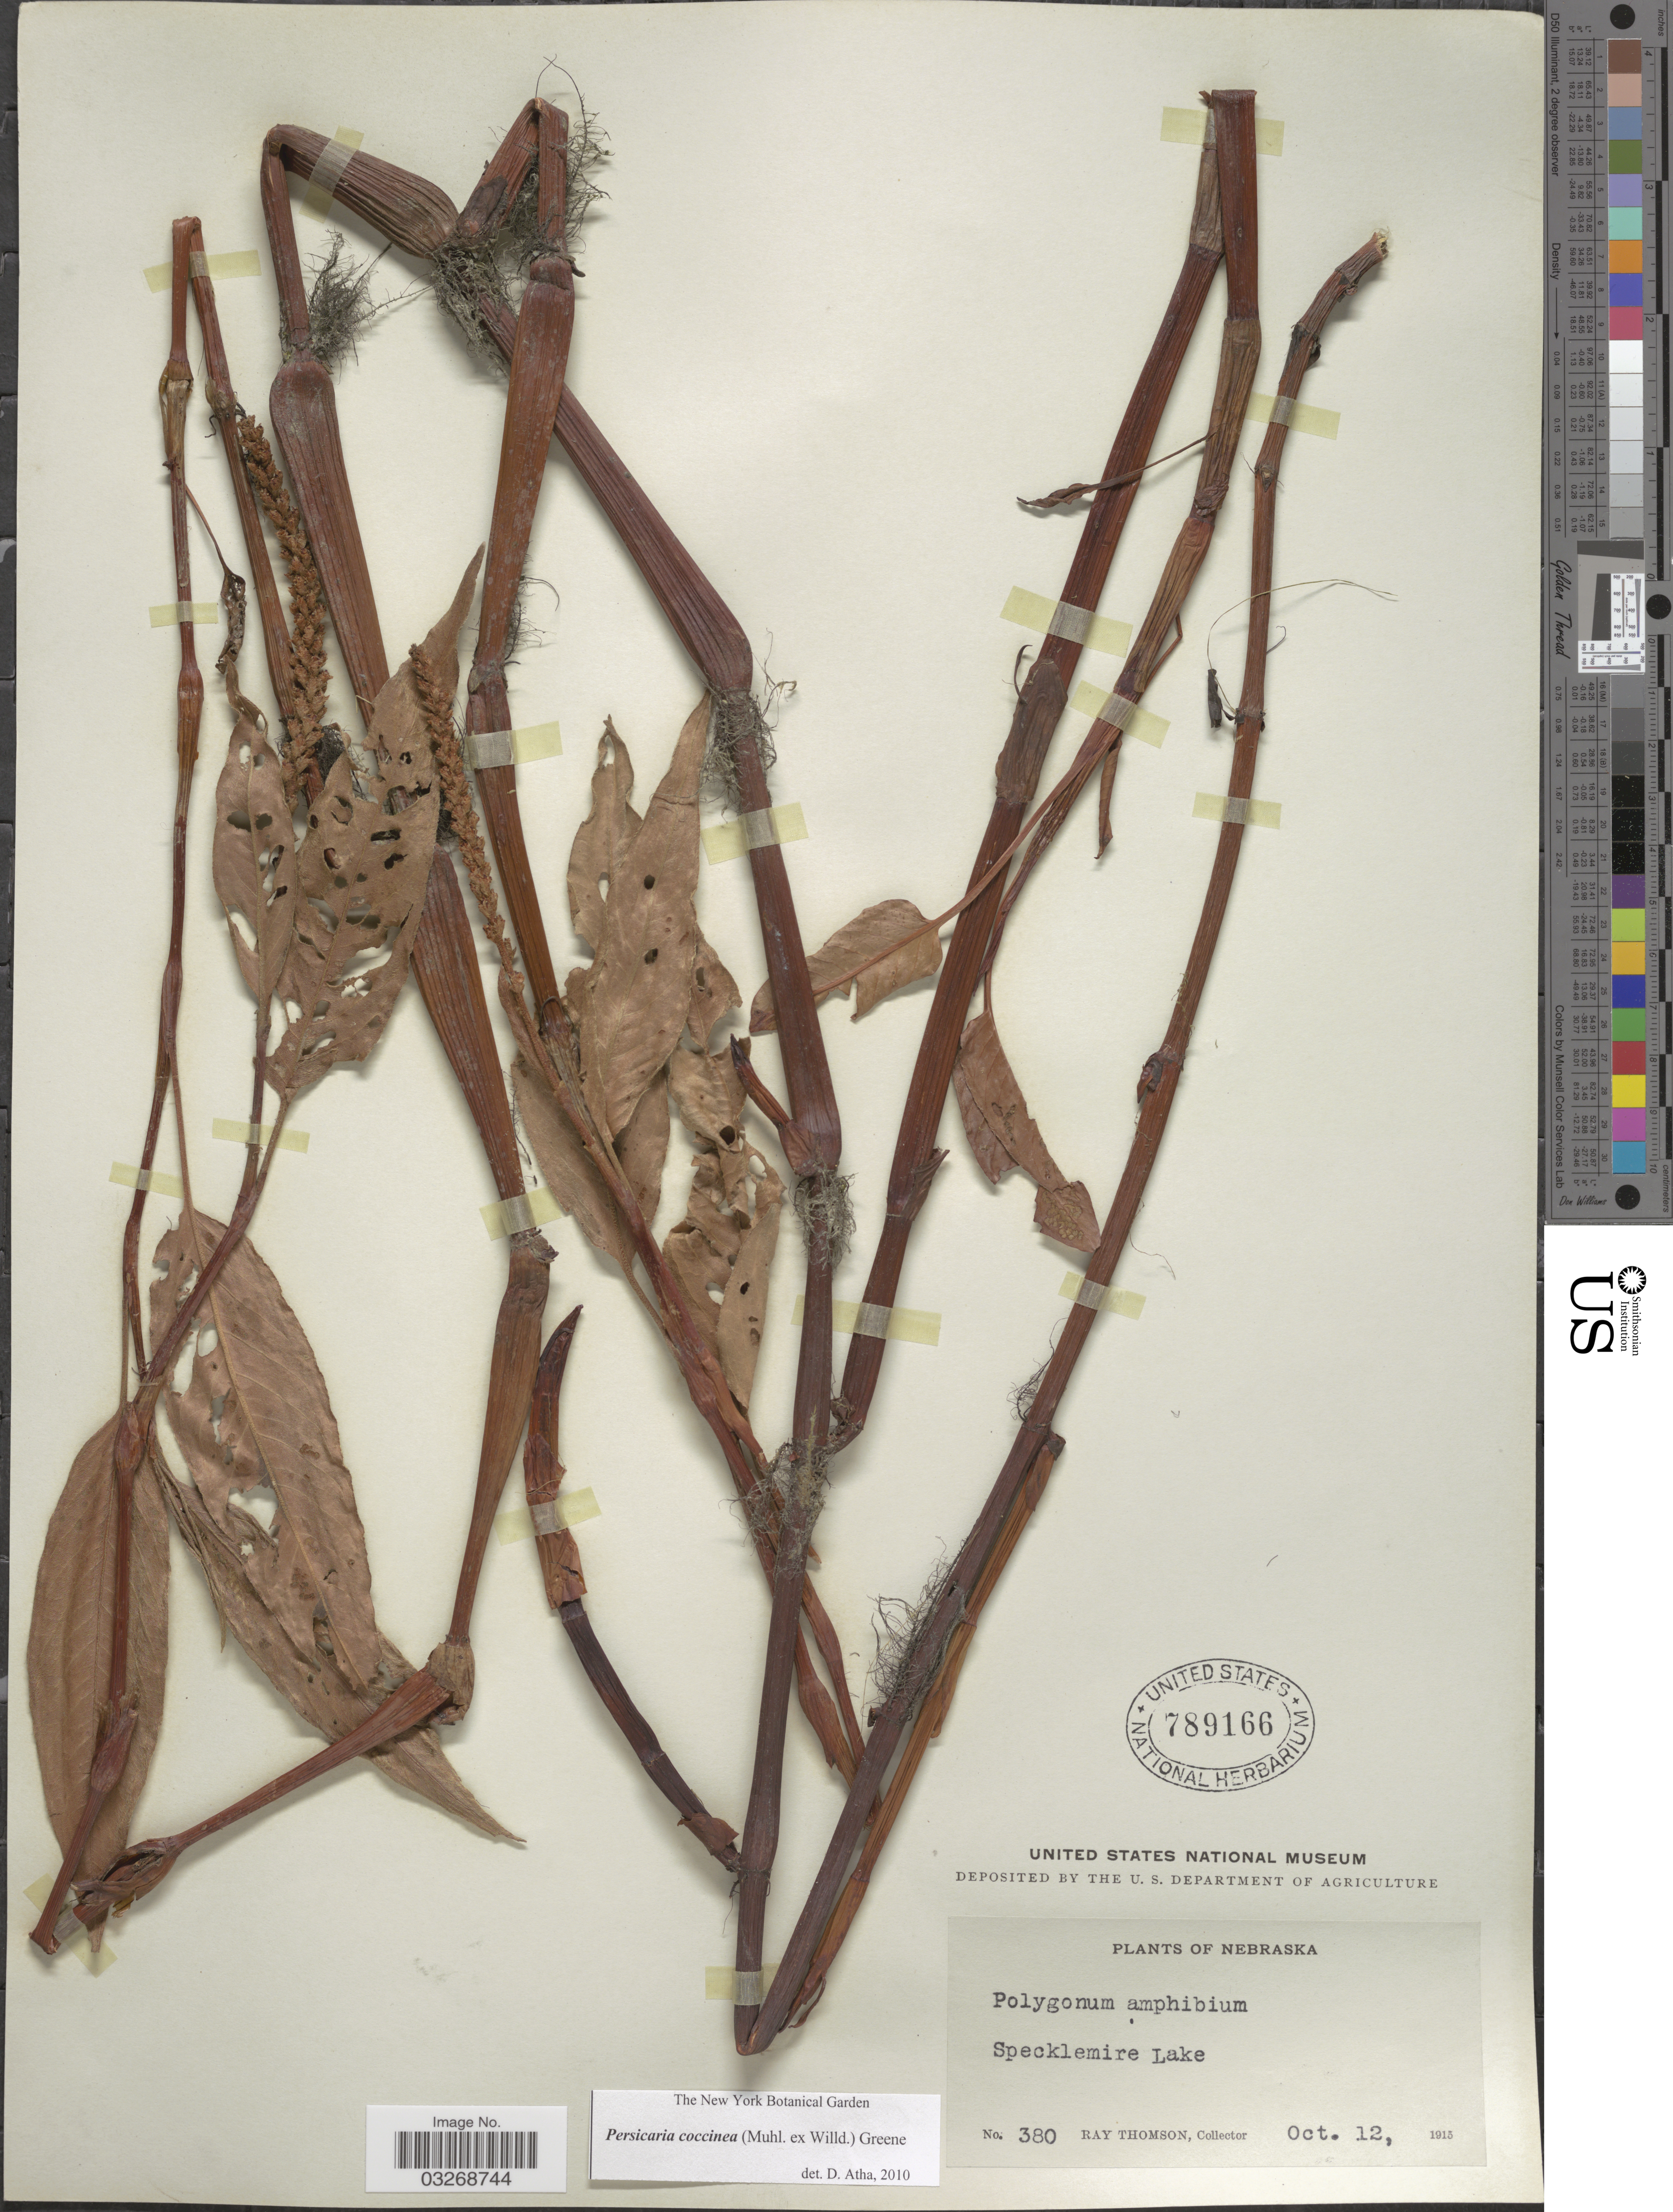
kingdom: Plantae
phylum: Tracheophyta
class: Magnoliopsida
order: Caryophyllales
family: Polygonaceae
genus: Persicaria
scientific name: Persicaria coccinea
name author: (Muhl. ex Willd.) Greene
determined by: Atha, D. E.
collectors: R. Thomson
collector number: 380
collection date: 1915-10-12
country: United States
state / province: Nebraska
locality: Specklemire Lake.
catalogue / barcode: US 789166